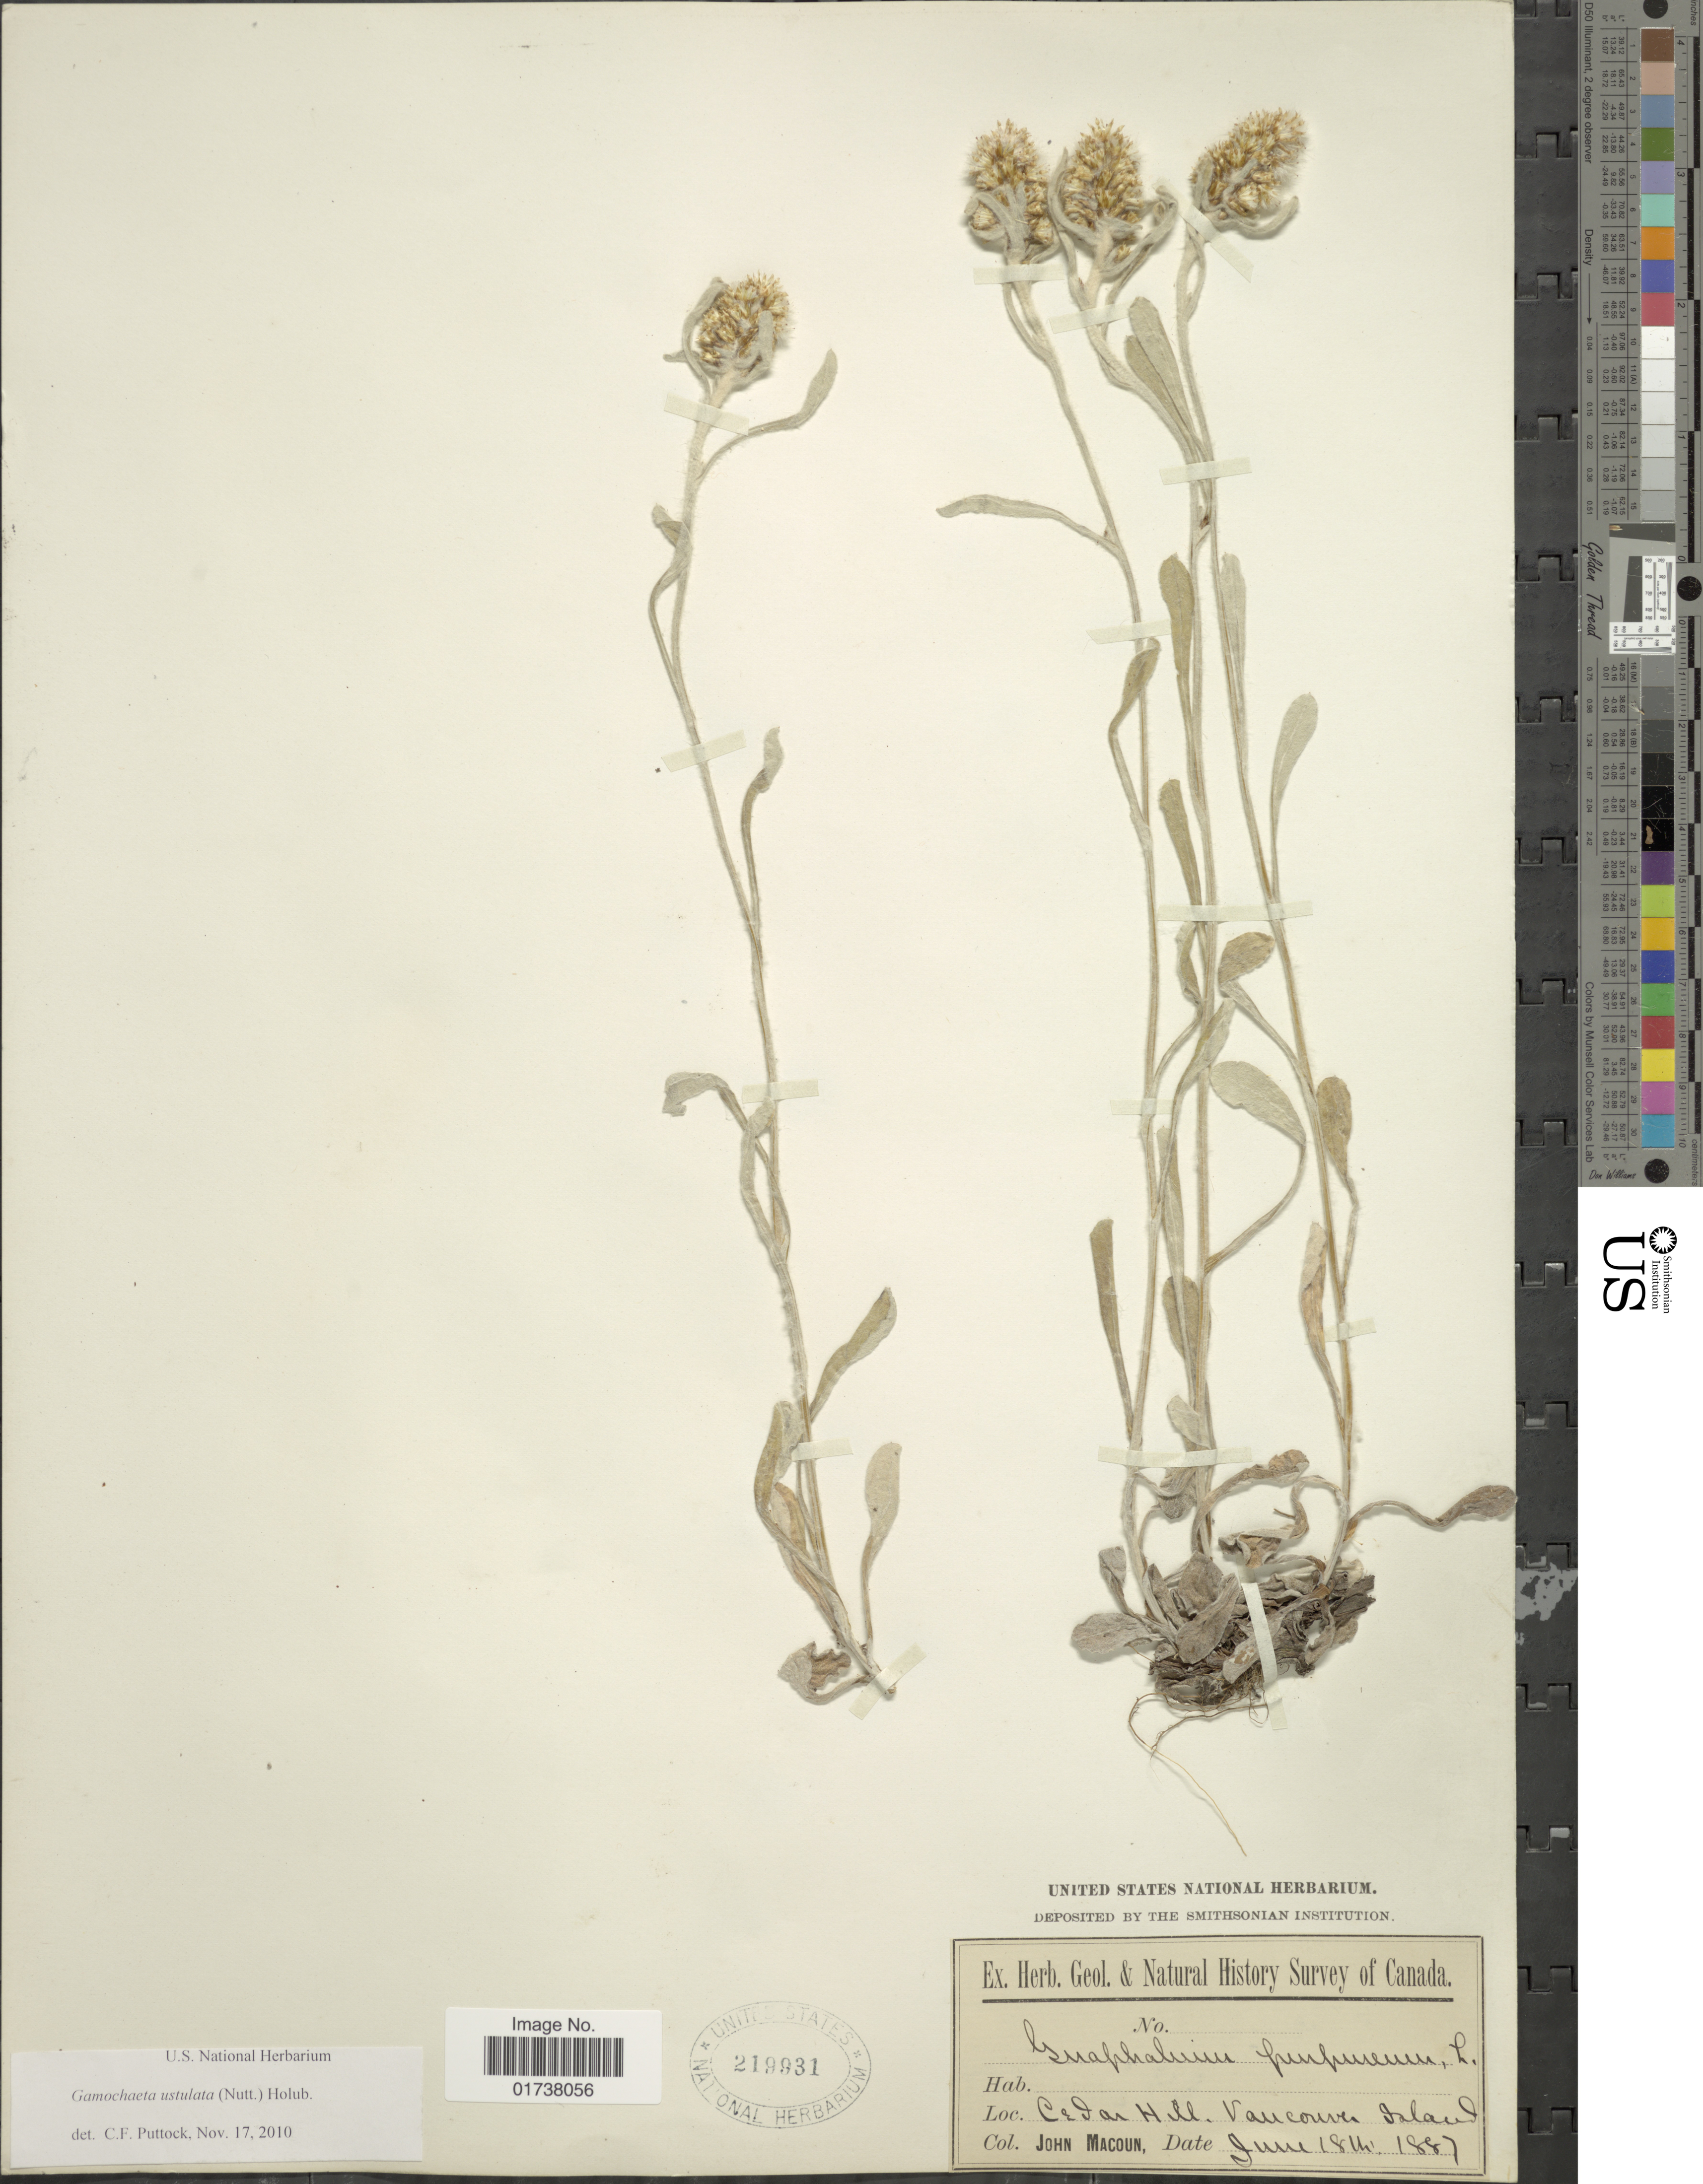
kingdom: Plantae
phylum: Tracheophyta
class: Magnoliopsida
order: Asterales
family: Asteraceae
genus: Gamochaeta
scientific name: Gamochaeta ustulata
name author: (Nutt.) Holub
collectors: J. Macoun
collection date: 1887-08-18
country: Canada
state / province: British Columbia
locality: Cedar Hill, Vancouver Island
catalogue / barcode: US 219931